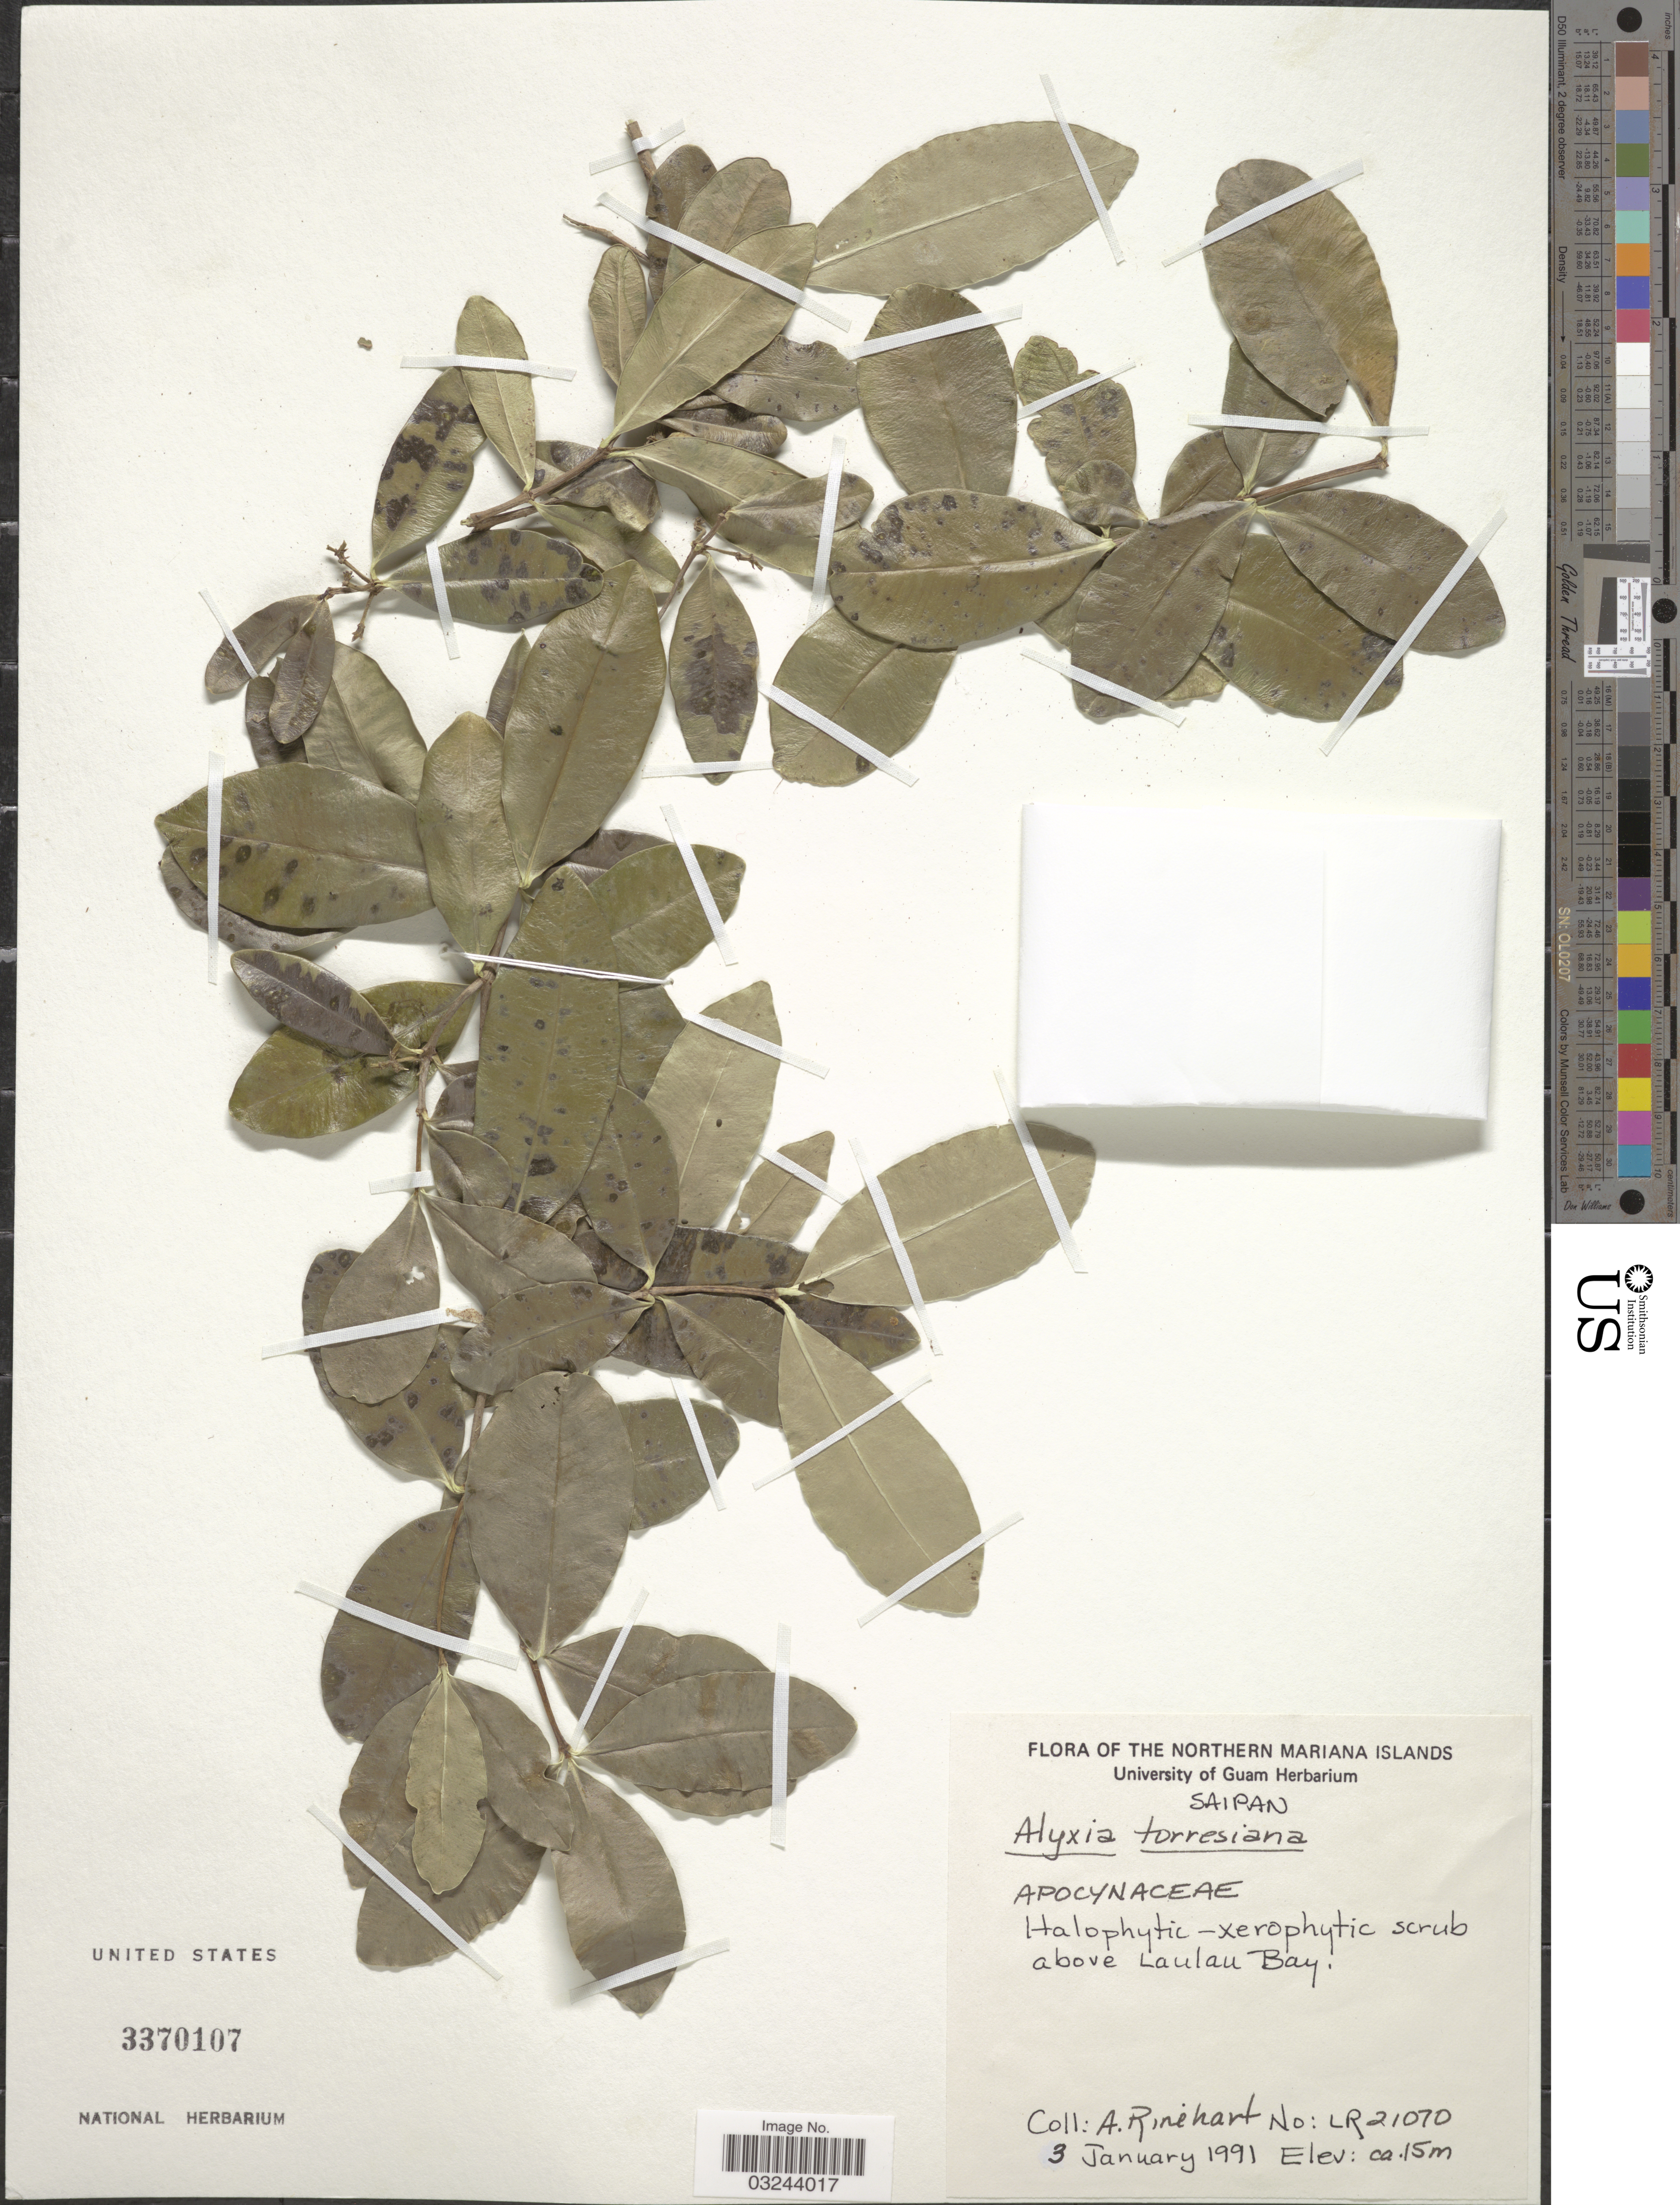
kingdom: Plantae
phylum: Tracheophyta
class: Magnoliopsida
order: Gentianales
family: Apocynaceae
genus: Alyxia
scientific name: Alyxia torresiana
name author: Gaudich.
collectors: A. Rinehart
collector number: LR21070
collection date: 1991-01-03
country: Northern Mariana Islands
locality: Saipan. Above Laulau Bay.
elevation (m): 15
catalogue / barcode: US 3370107